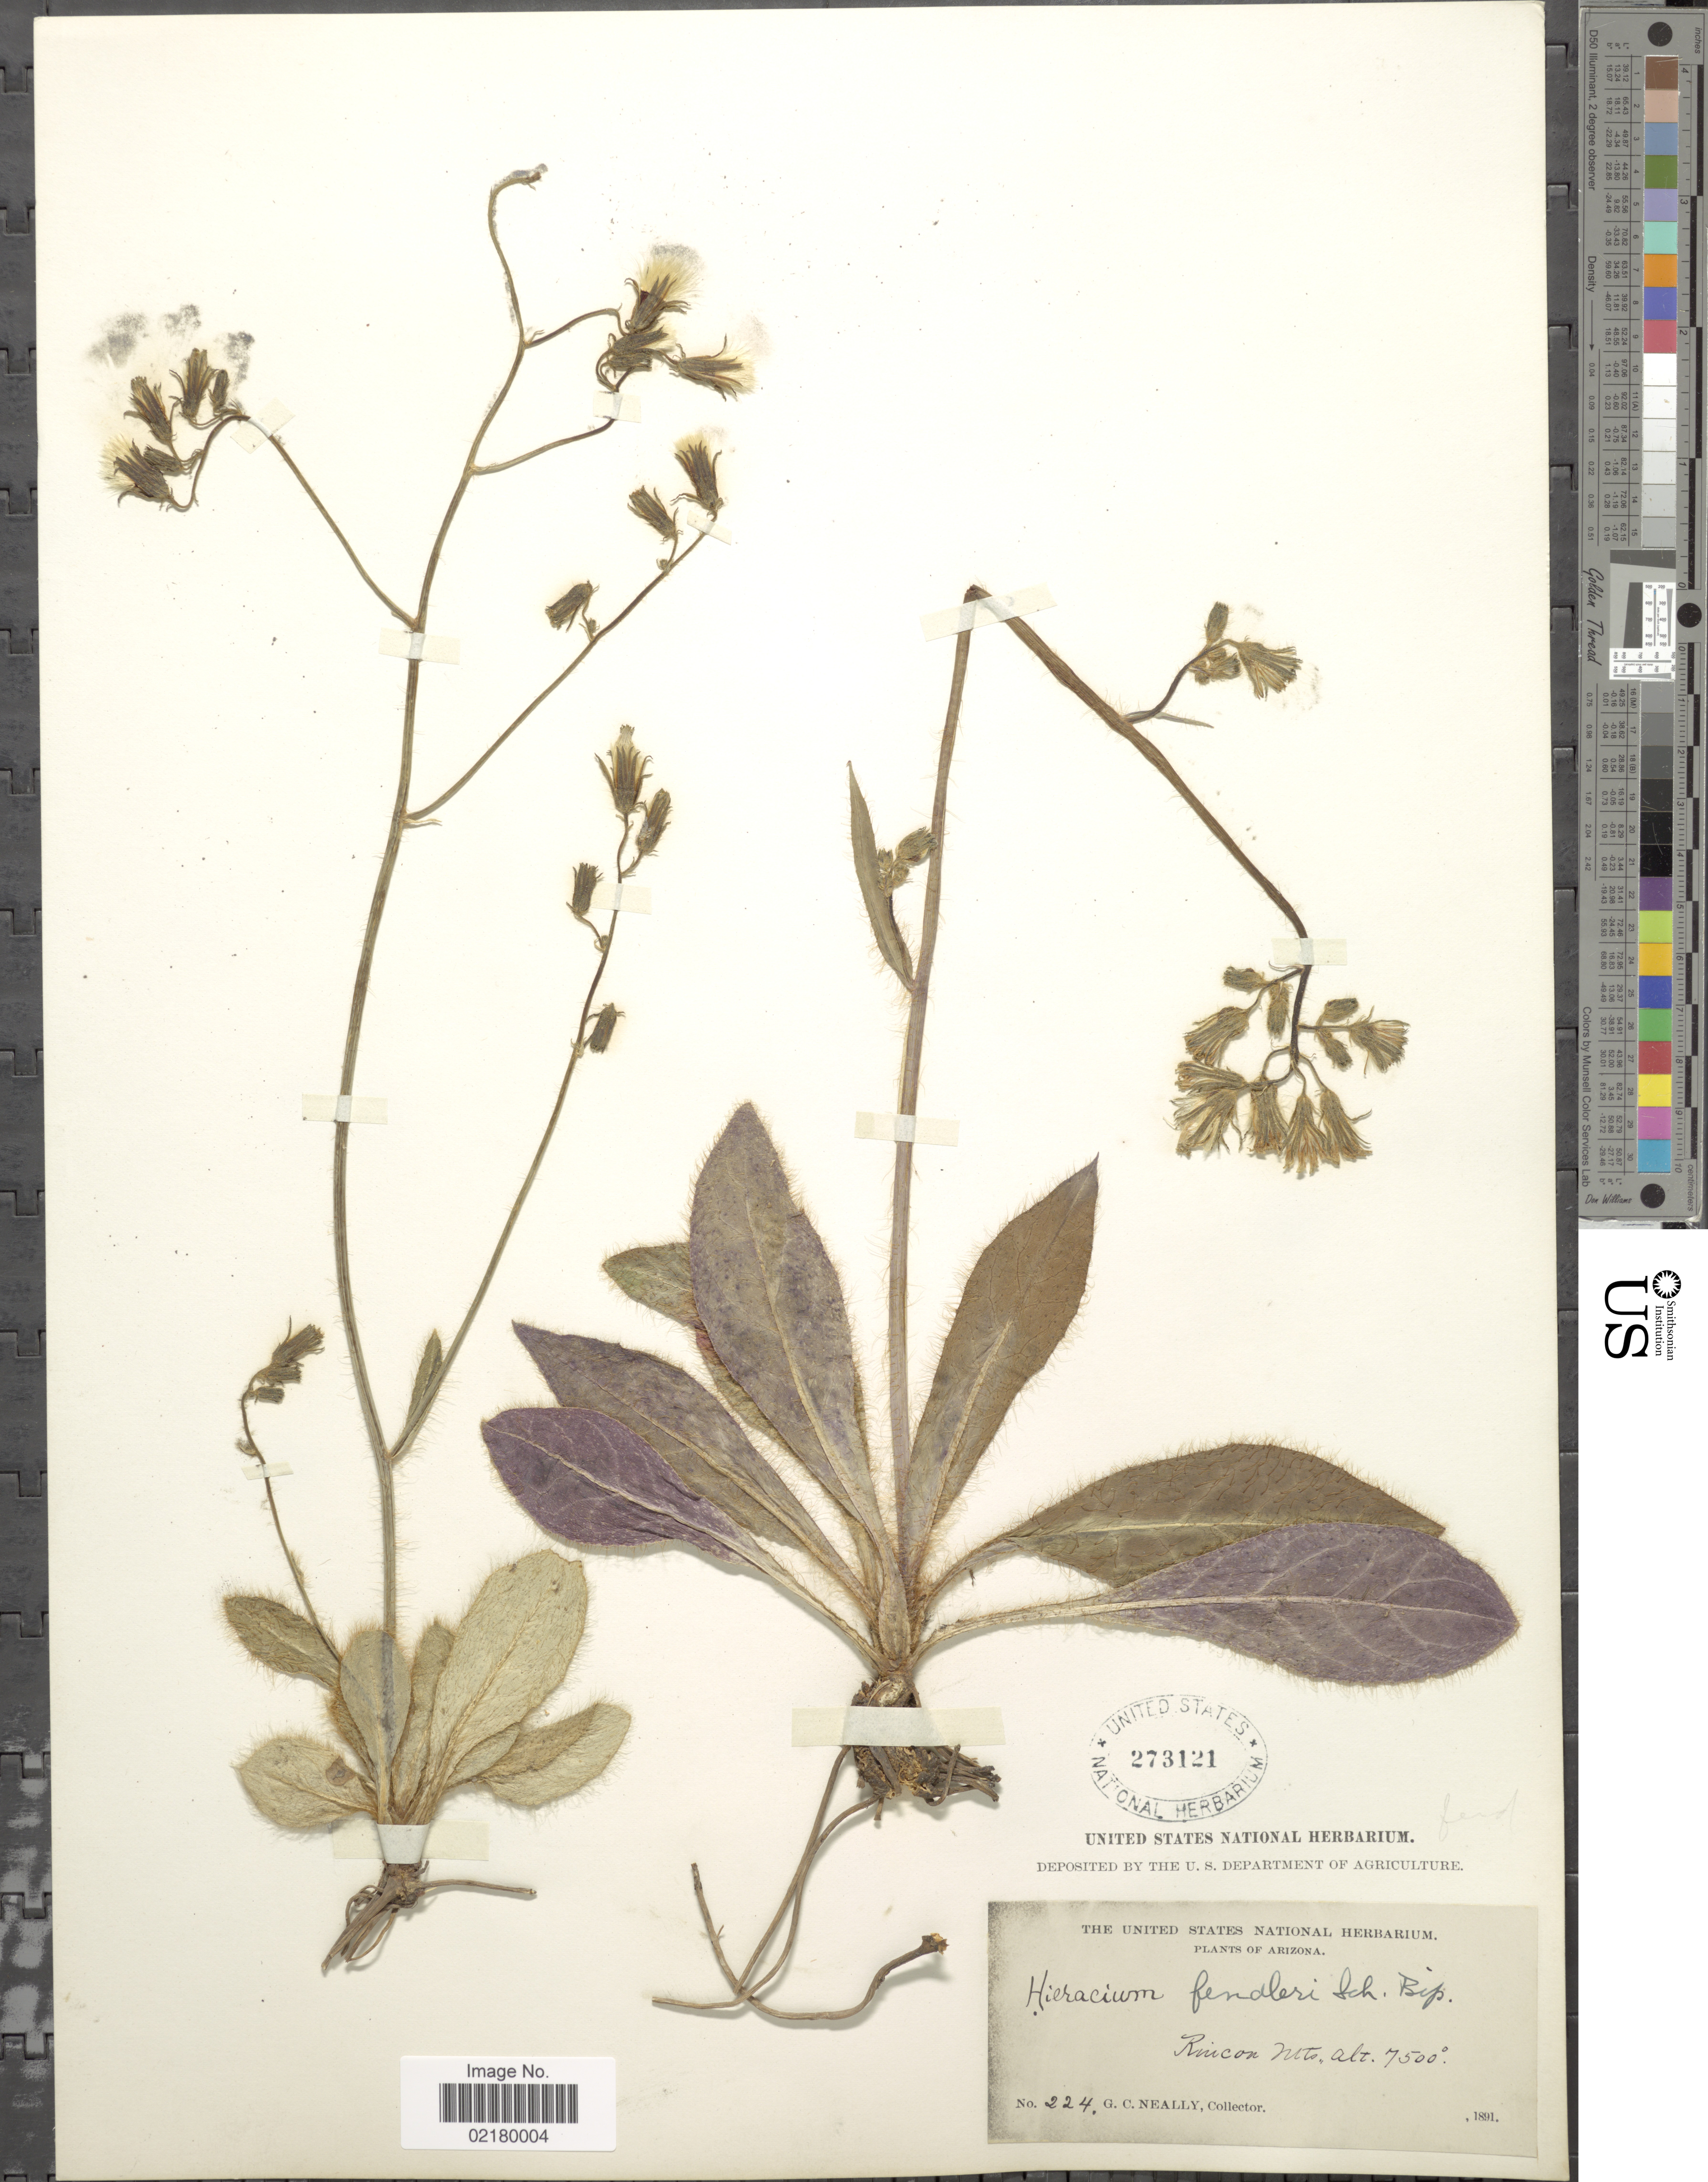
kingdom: Plantae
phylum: Tracheophyta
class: Magnoliopsida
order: Asterales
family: Asteraceae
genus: Hieracium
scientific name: Hieracium fendleri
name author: Sch. Bip.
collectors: G. C. Nealley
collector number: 224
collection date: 1891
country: United States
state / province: Arizona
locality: Rincon Mts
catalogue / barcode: US 273121